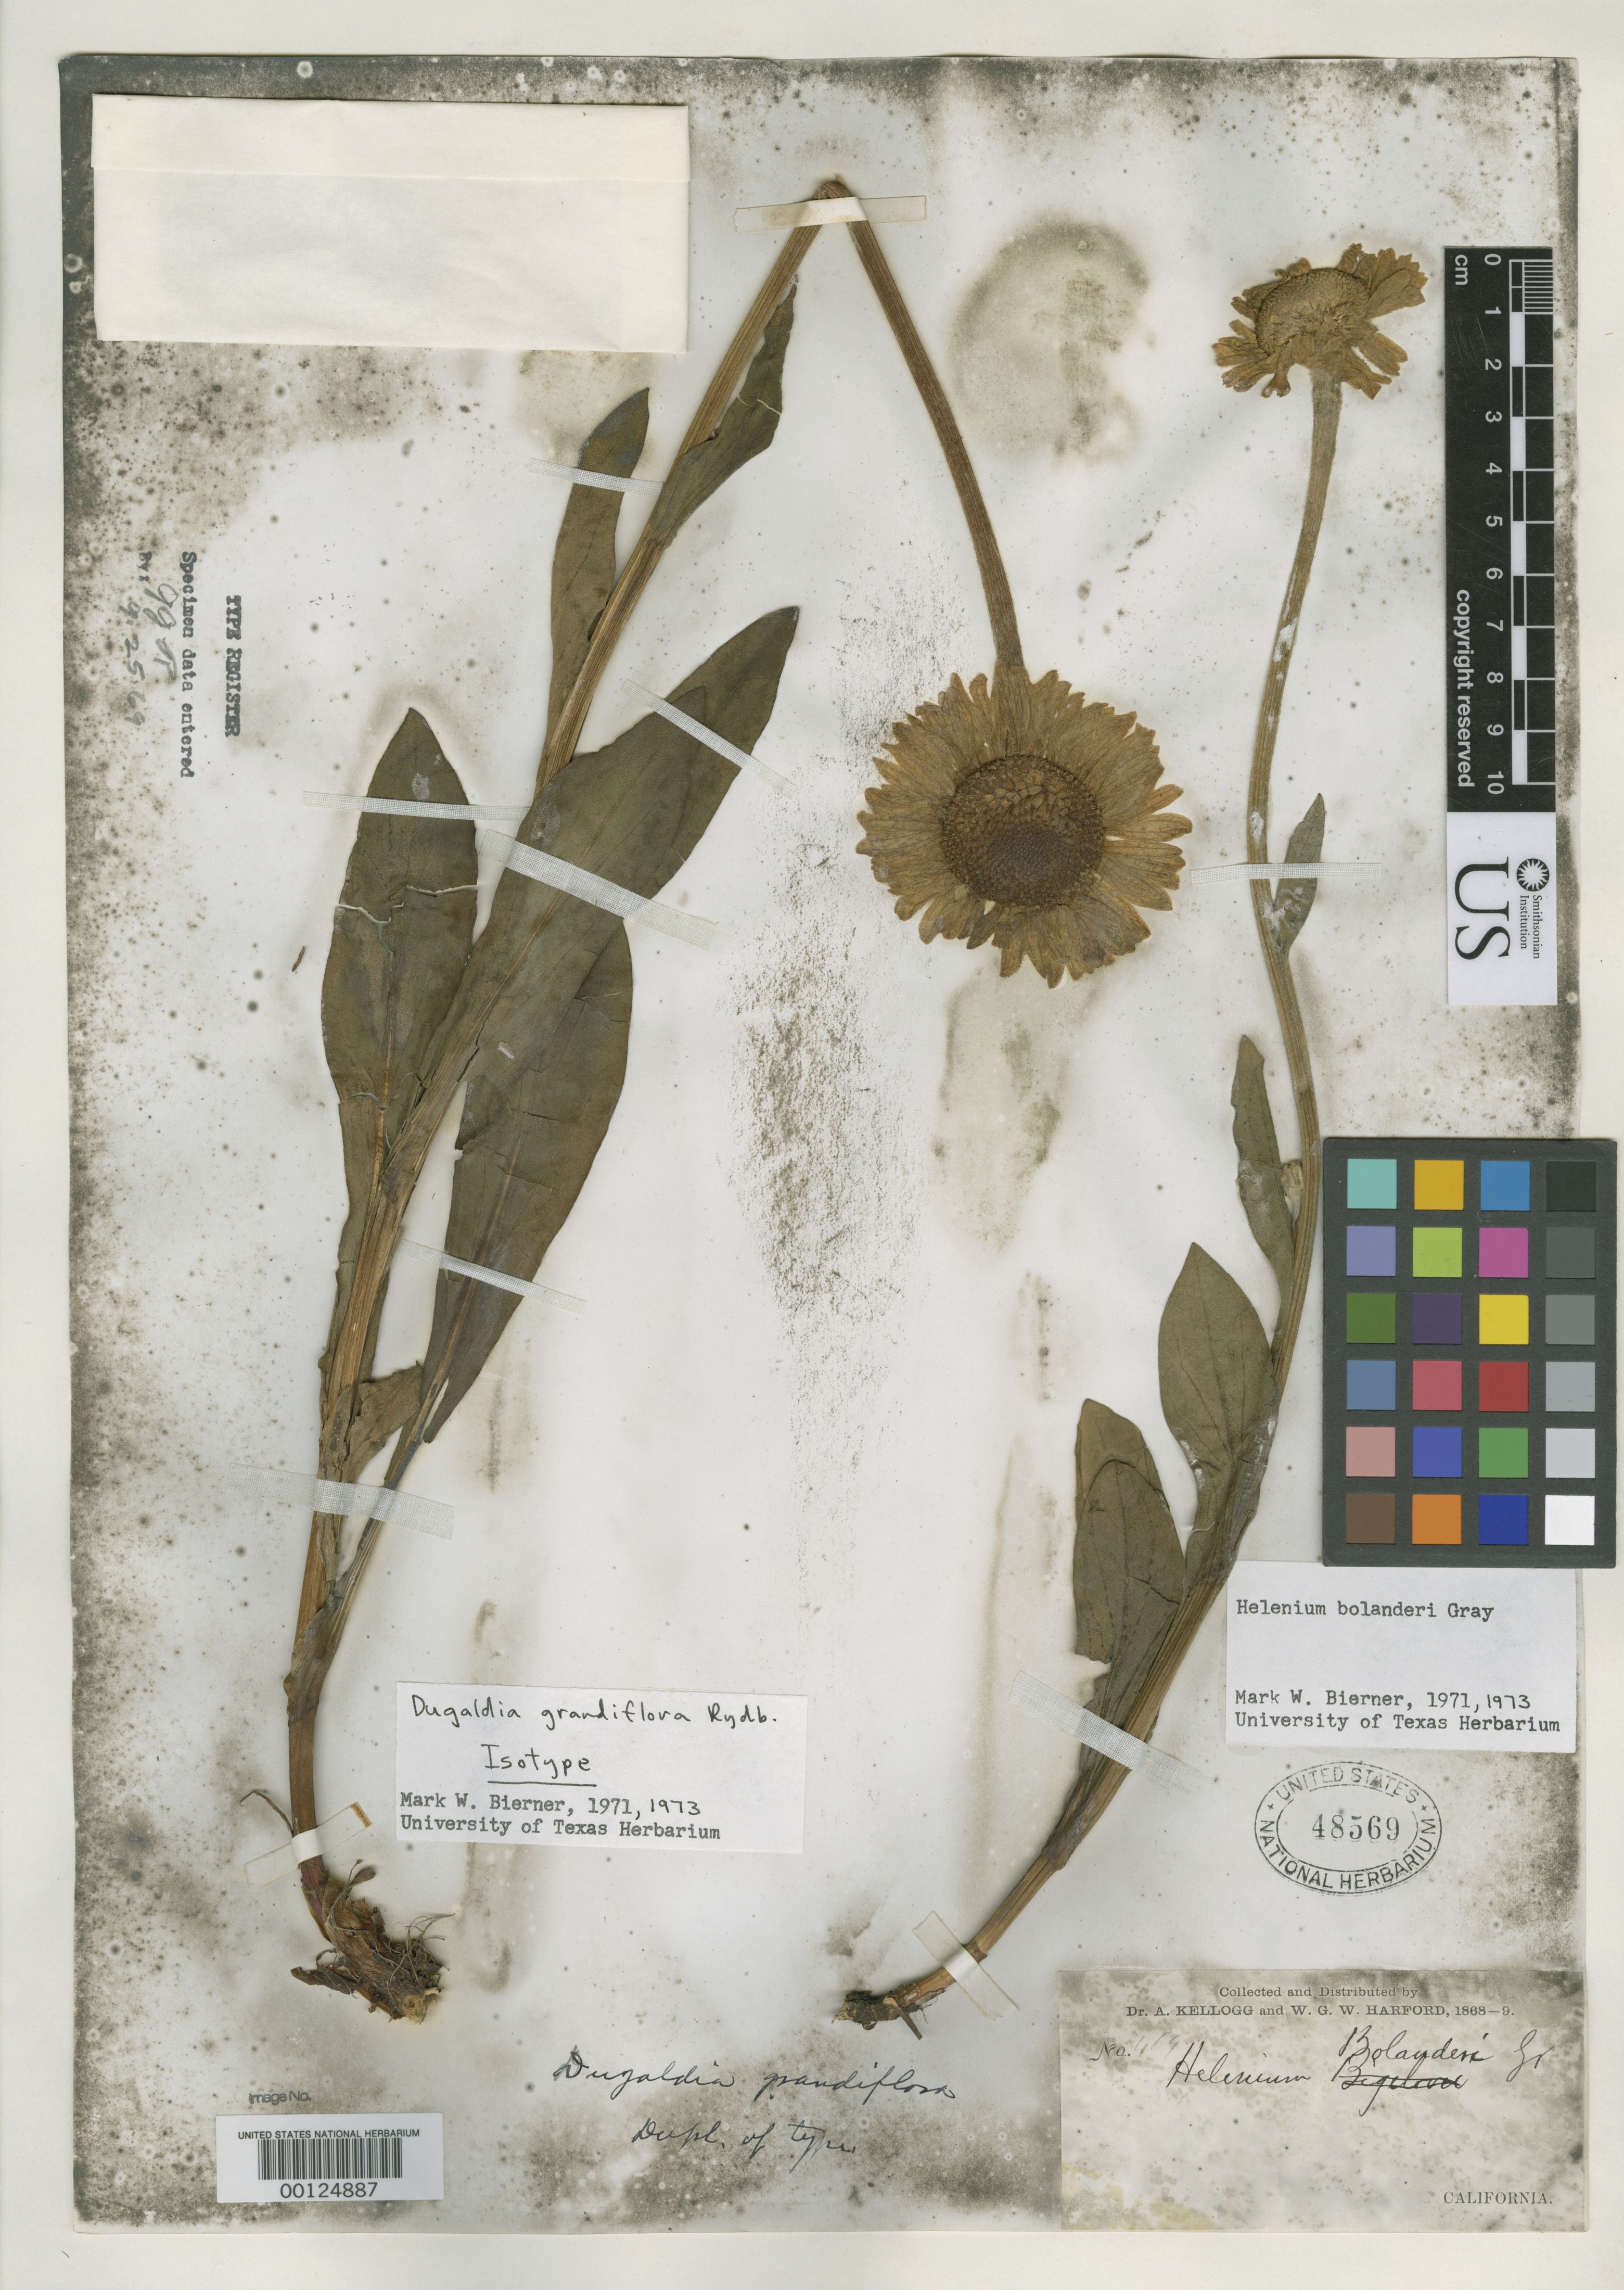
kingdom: Plantae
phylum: Tracheophyta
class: Magnoliopsida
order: Asterales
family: Asteraceae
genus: Dugaldia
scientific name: Dugaldia grandiflora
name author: Rydb.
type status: Isotype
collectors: A. Kellogg & W. G. W. Harford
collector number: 469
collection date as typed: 1868 to -- --- 1869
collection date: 1868/1869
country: United States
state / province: California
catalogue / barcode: US 48569